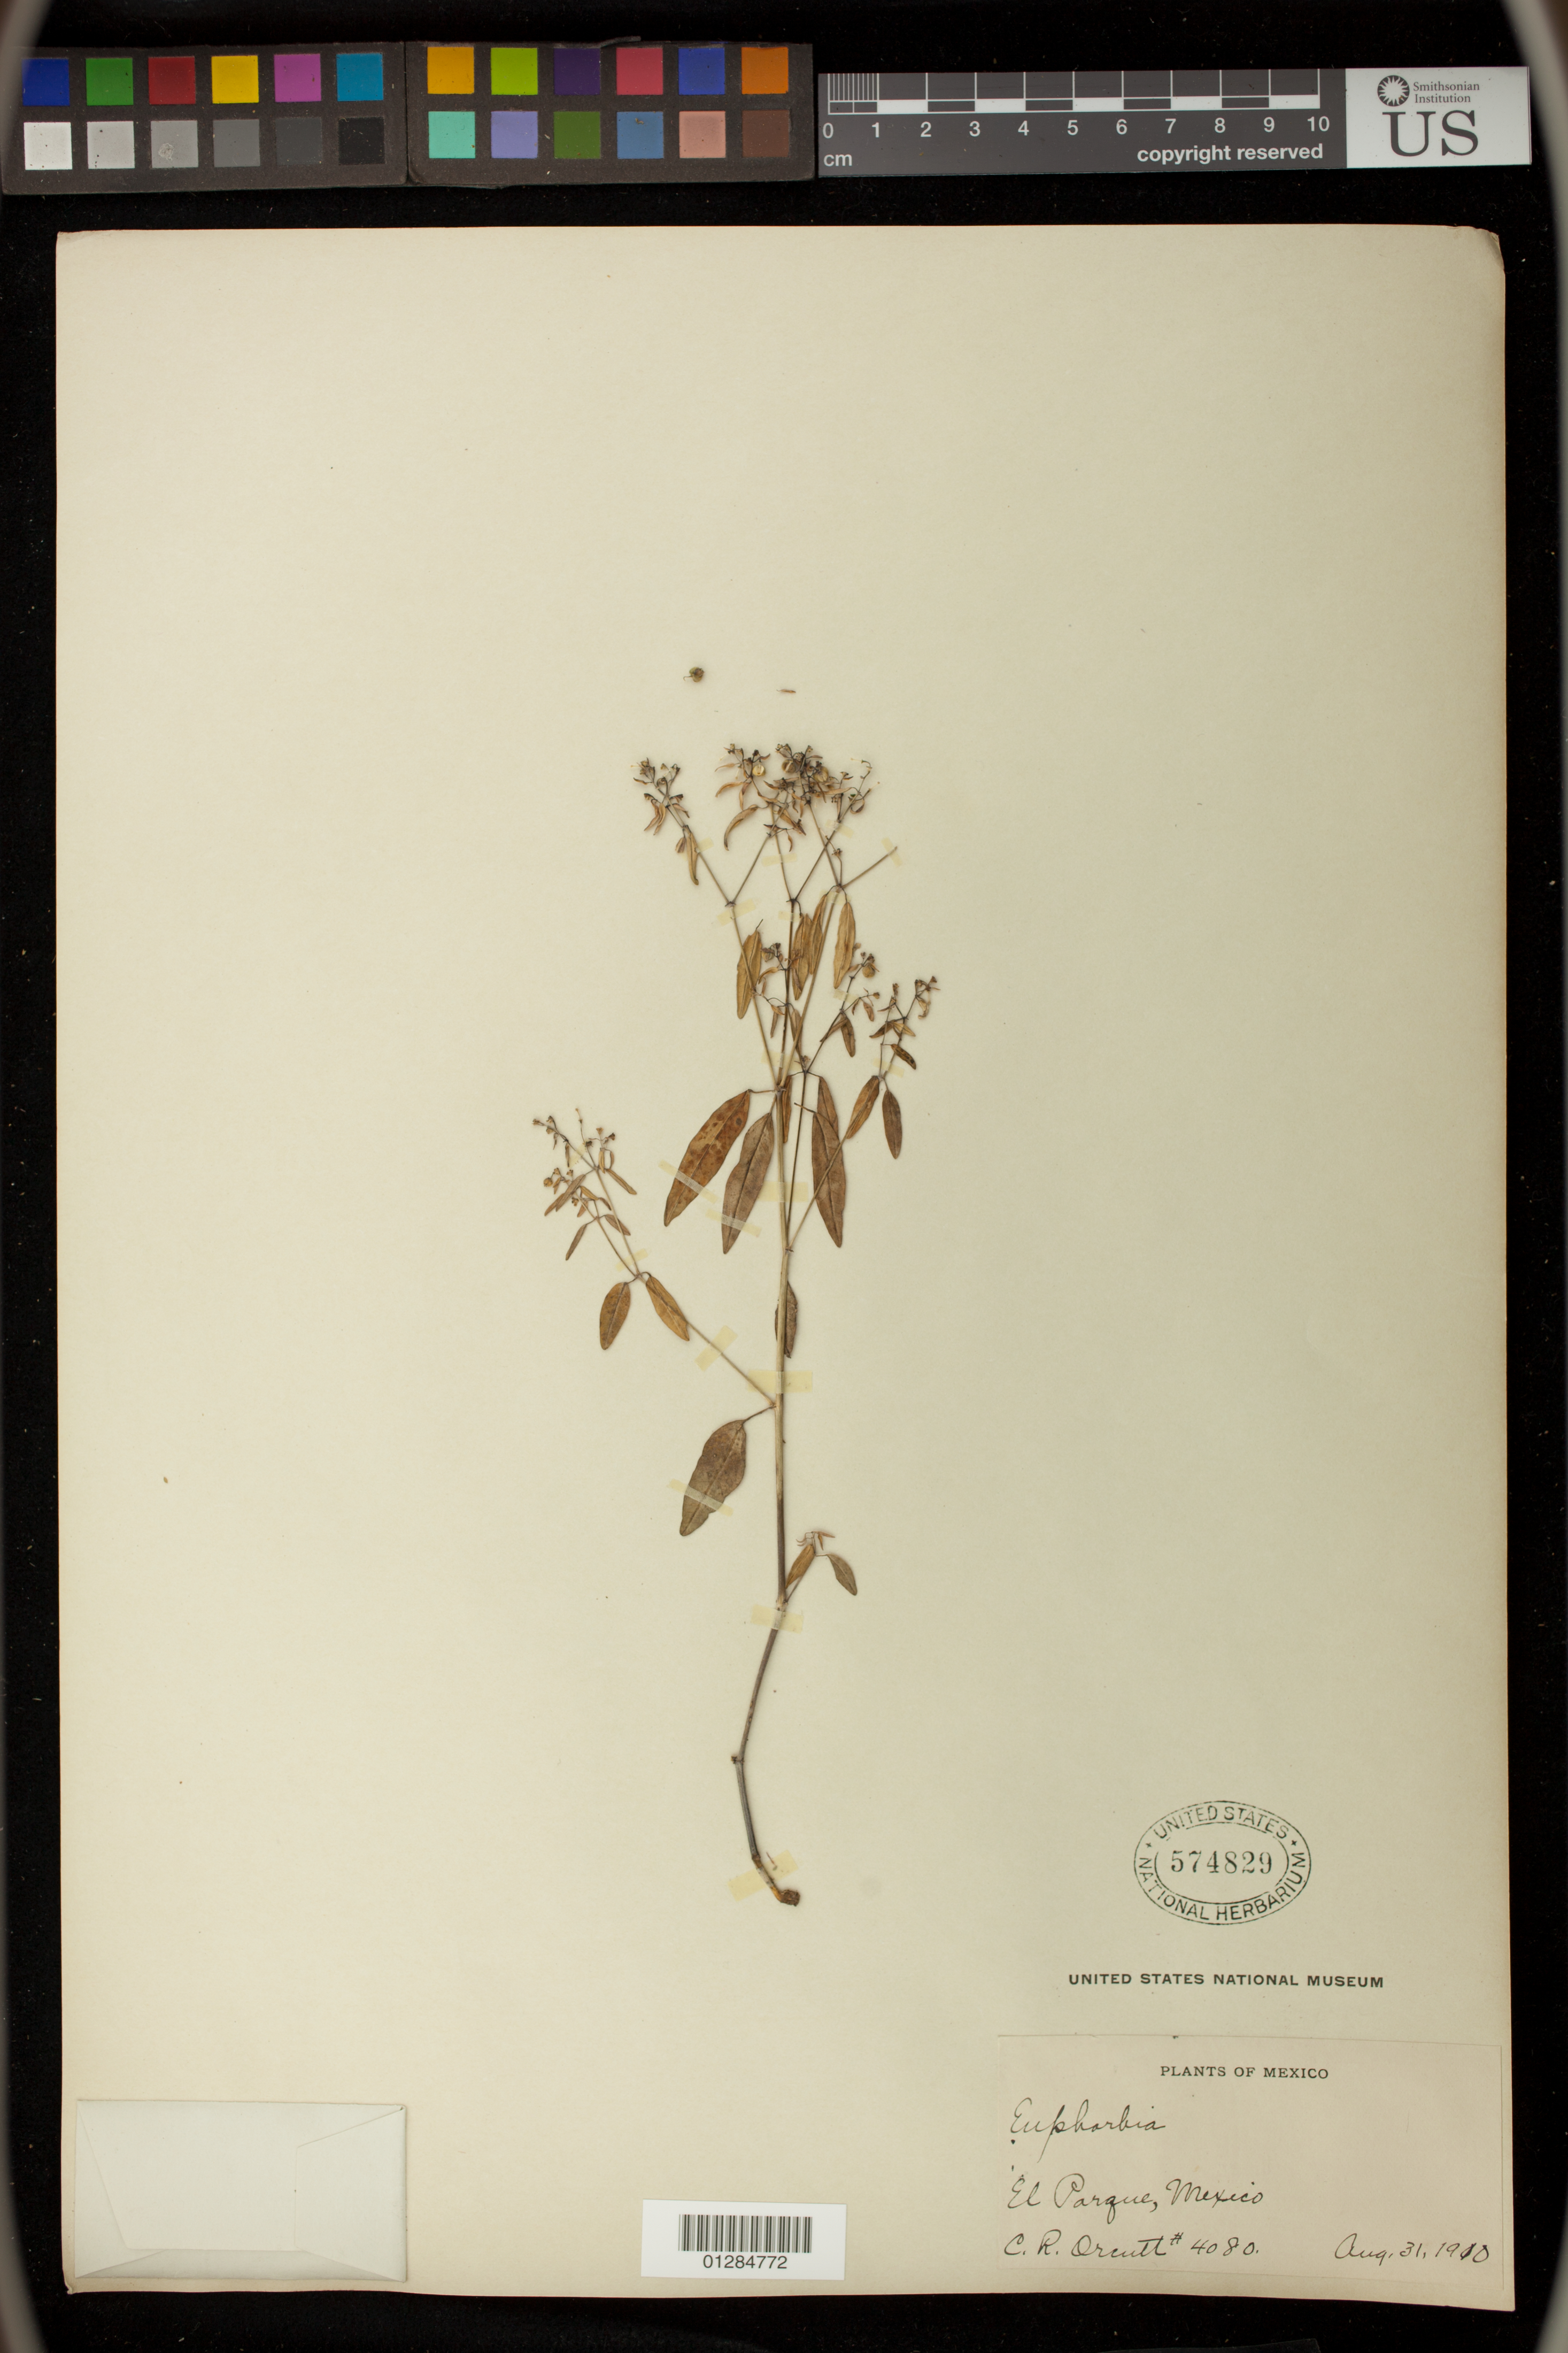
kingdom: Plantae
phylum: Tracheophyta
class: Magnoliopsida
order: Malpighiales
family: Euphorbiaceae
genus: Euphorbia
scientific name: Euphorbia sp.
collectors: C. R. Orcutt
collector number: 4080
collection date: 1910-08-31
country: Mexico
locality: El Parque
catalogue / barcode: US 574829